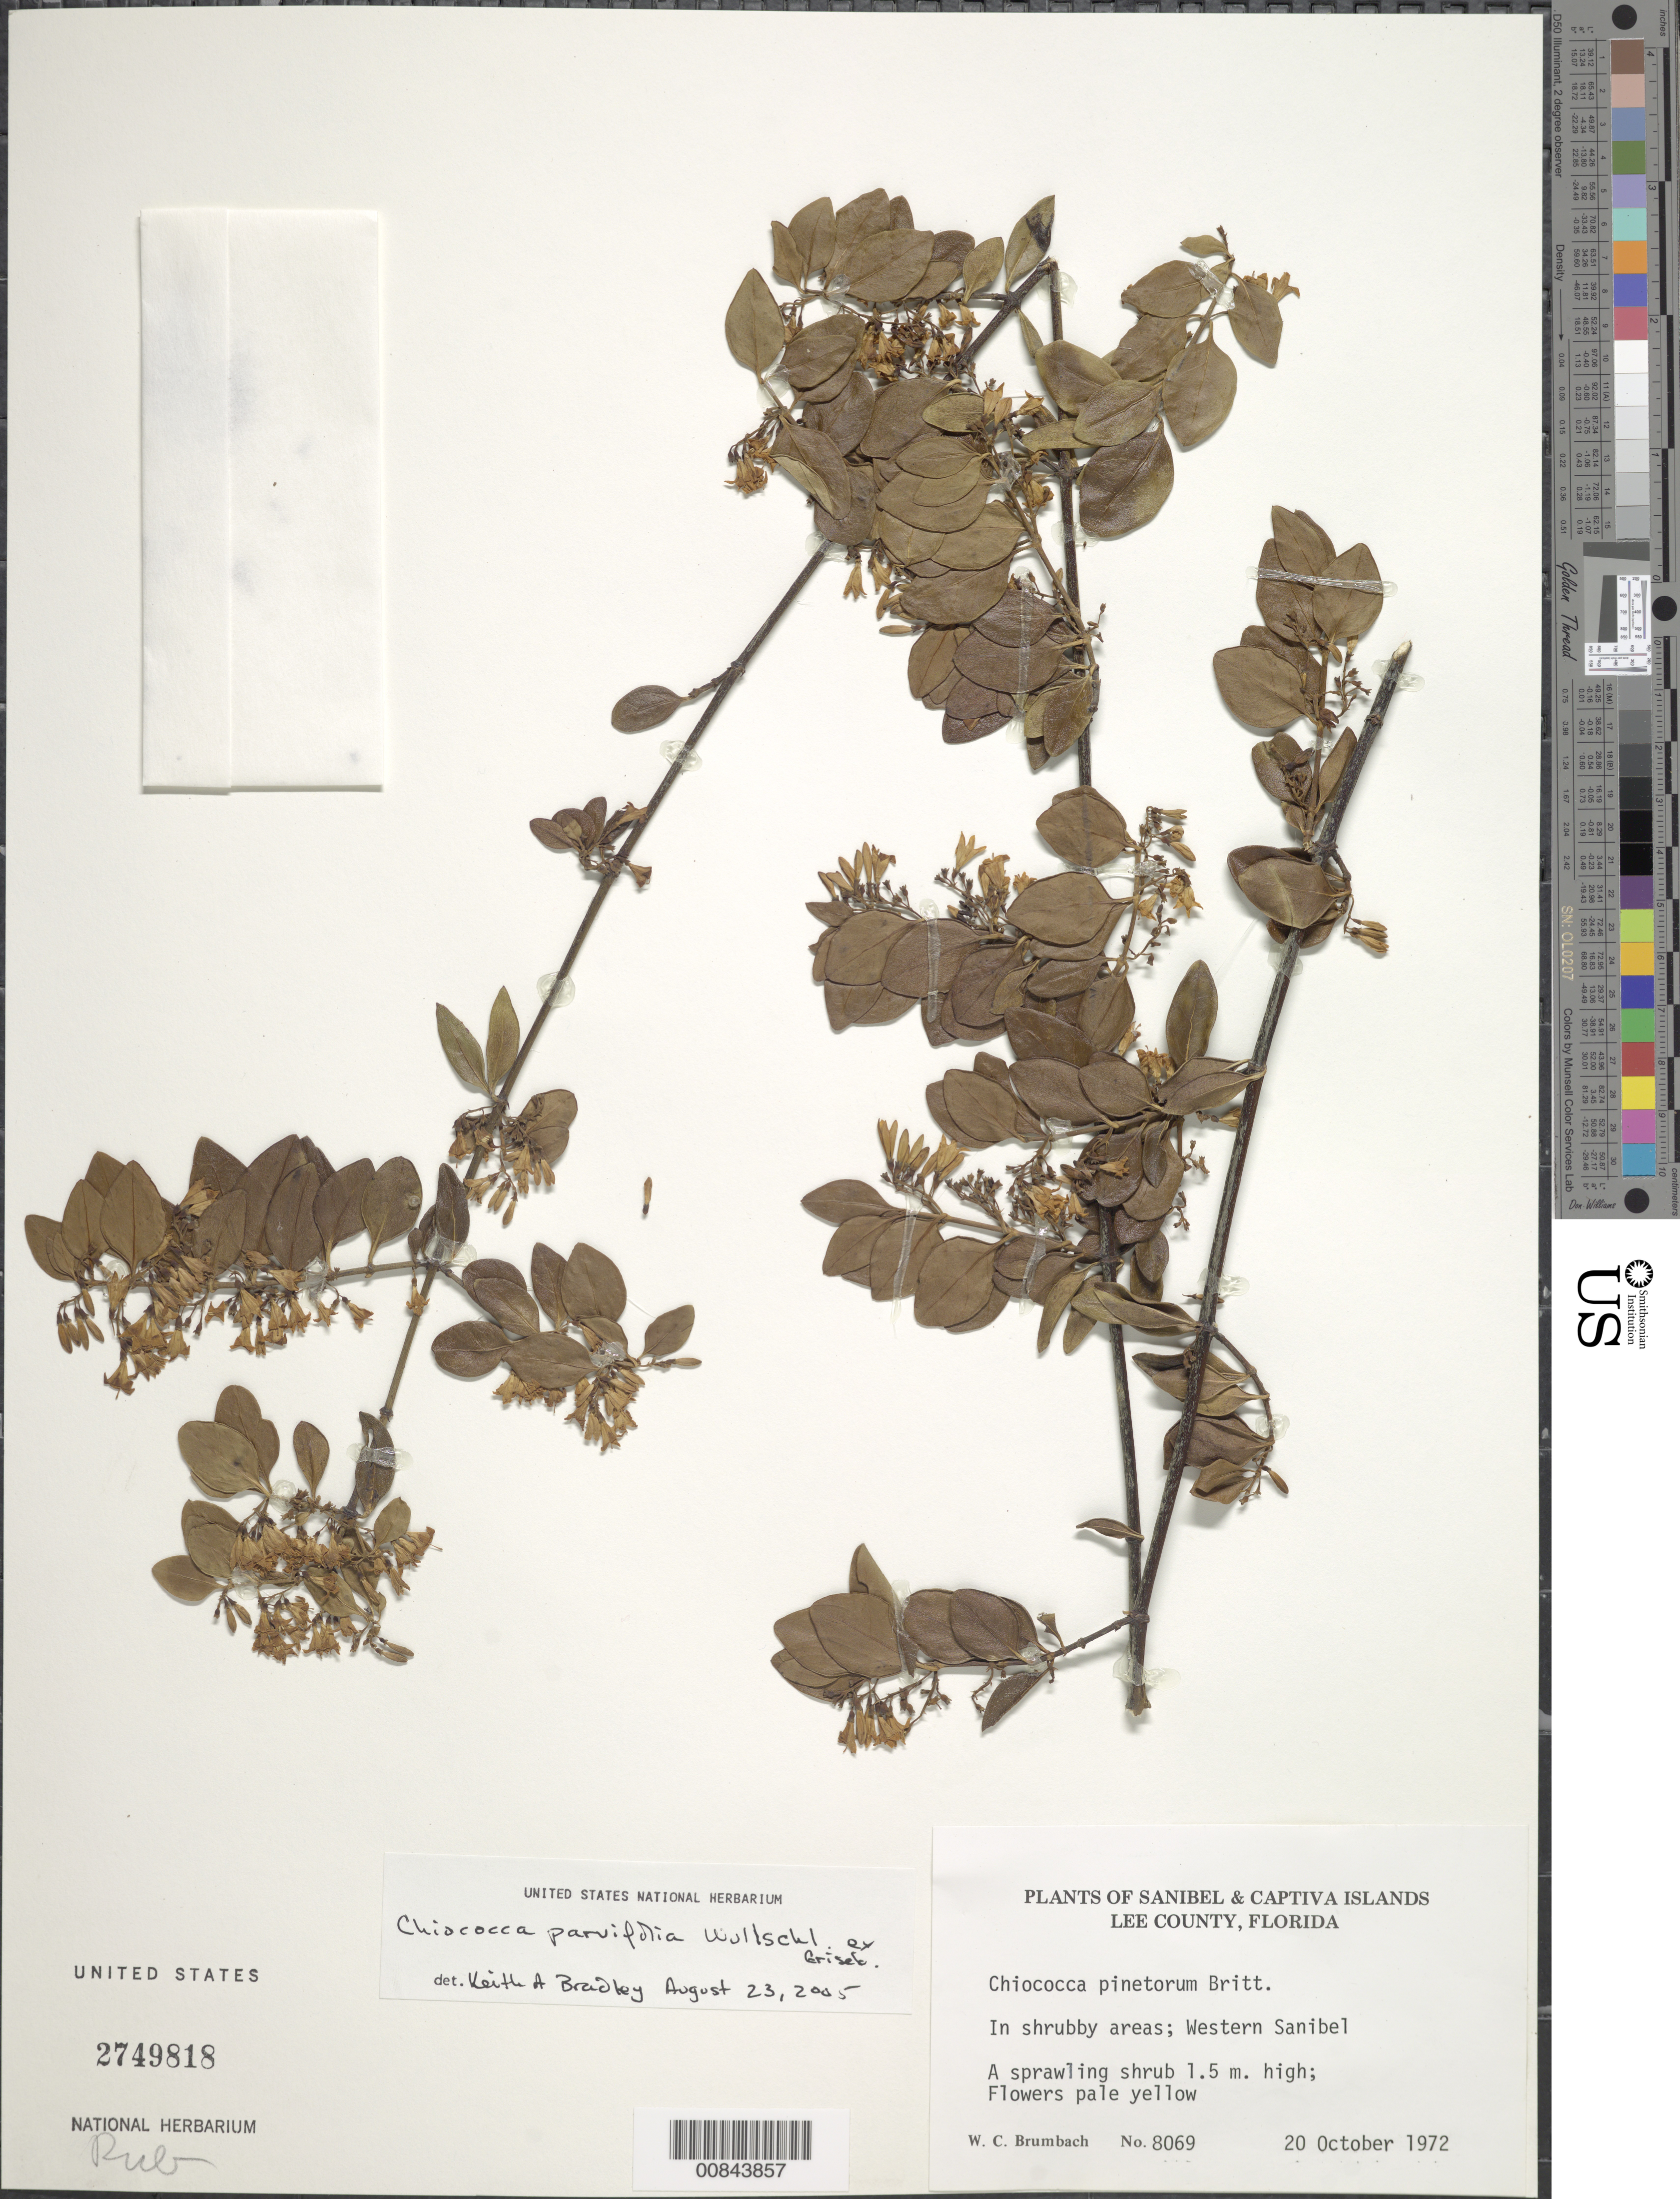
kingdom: Plantae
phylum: Tracheophyta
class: Magnoliopsida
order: Gentianales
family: Rubiaceae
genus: Chiococca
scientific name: Chiococca parvifolia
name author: Wullschl. ex Griseb.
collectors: W. C. Brumbach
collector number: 8069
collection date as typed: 20 Oct 1972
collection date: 1972-10-20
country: United States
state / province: Florida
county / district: Lee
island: Sanibel Island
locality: Western Sanibel.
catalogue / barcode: US 2749818